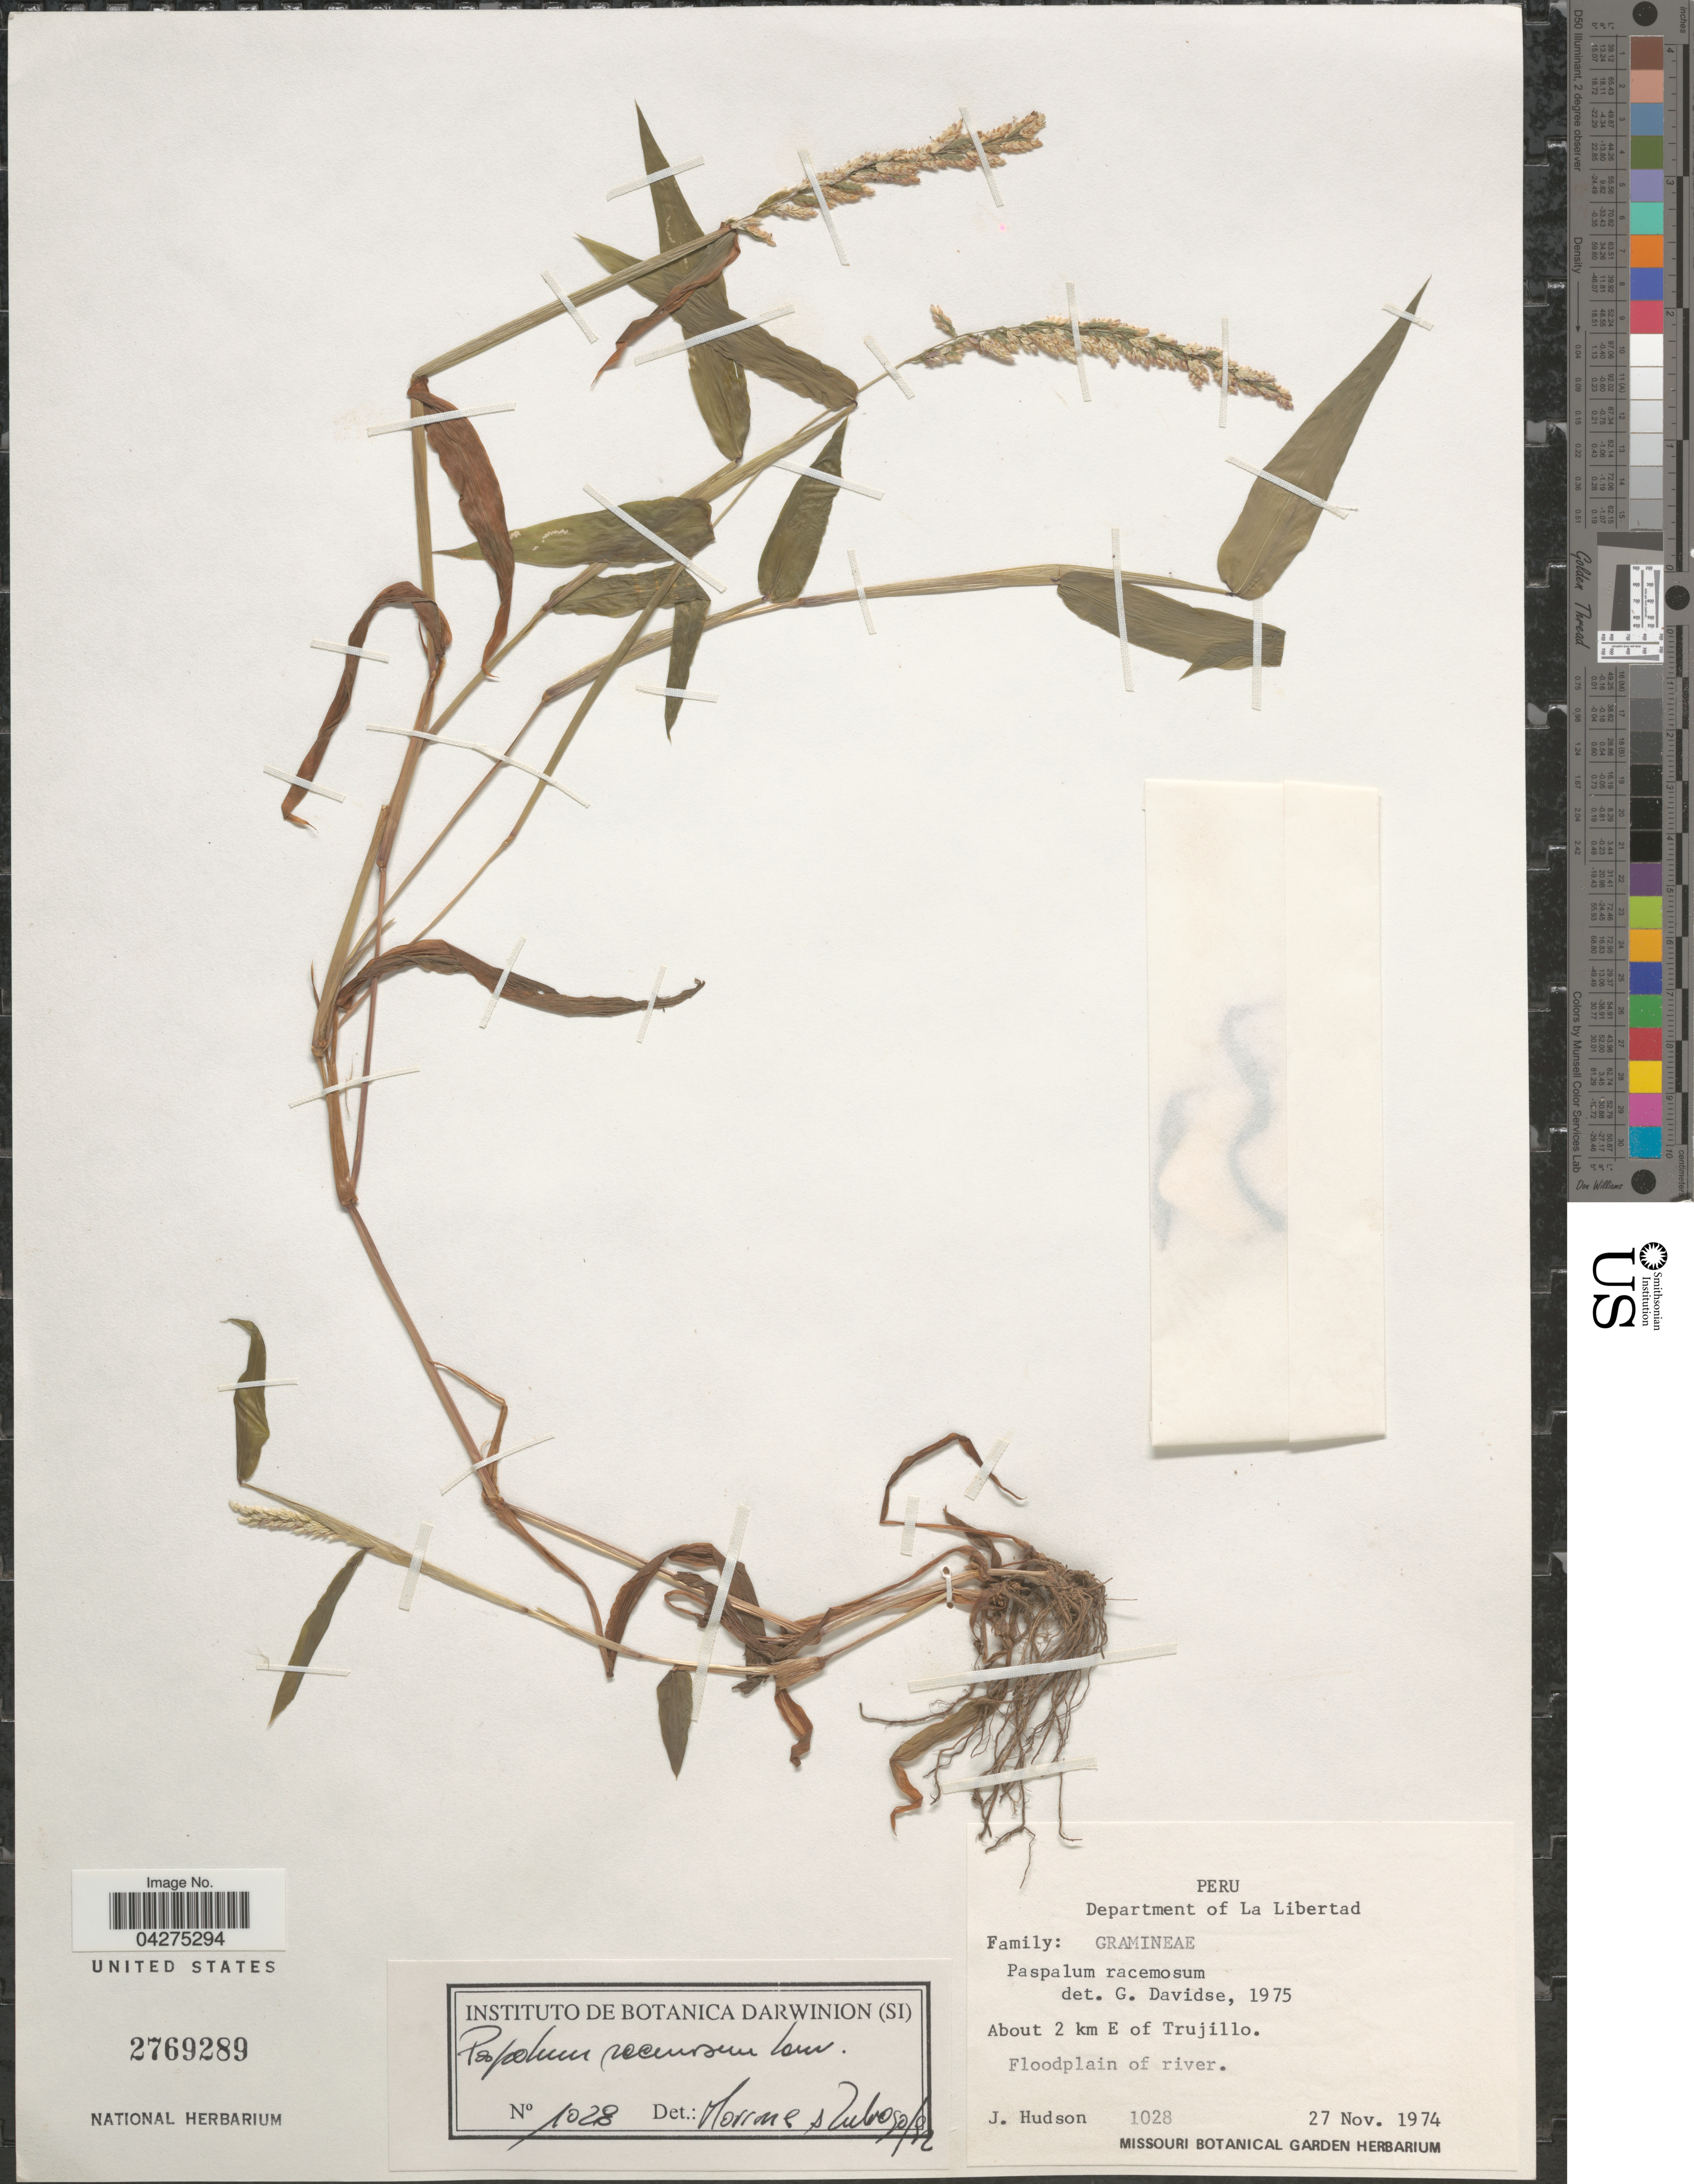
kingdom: Plantae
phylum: Tracheophyta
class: Liliopsida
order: Poales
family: Poaceae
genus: Paspalum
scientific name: Paspalum racemosum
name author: Lam.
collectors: J. Hudson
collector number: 1028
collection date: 1974-11-27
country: Peru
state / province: La Libertad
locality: Department of La Libertad. About 2 km E of Trujillo. Floodplain of river.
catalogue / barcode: US 2769289